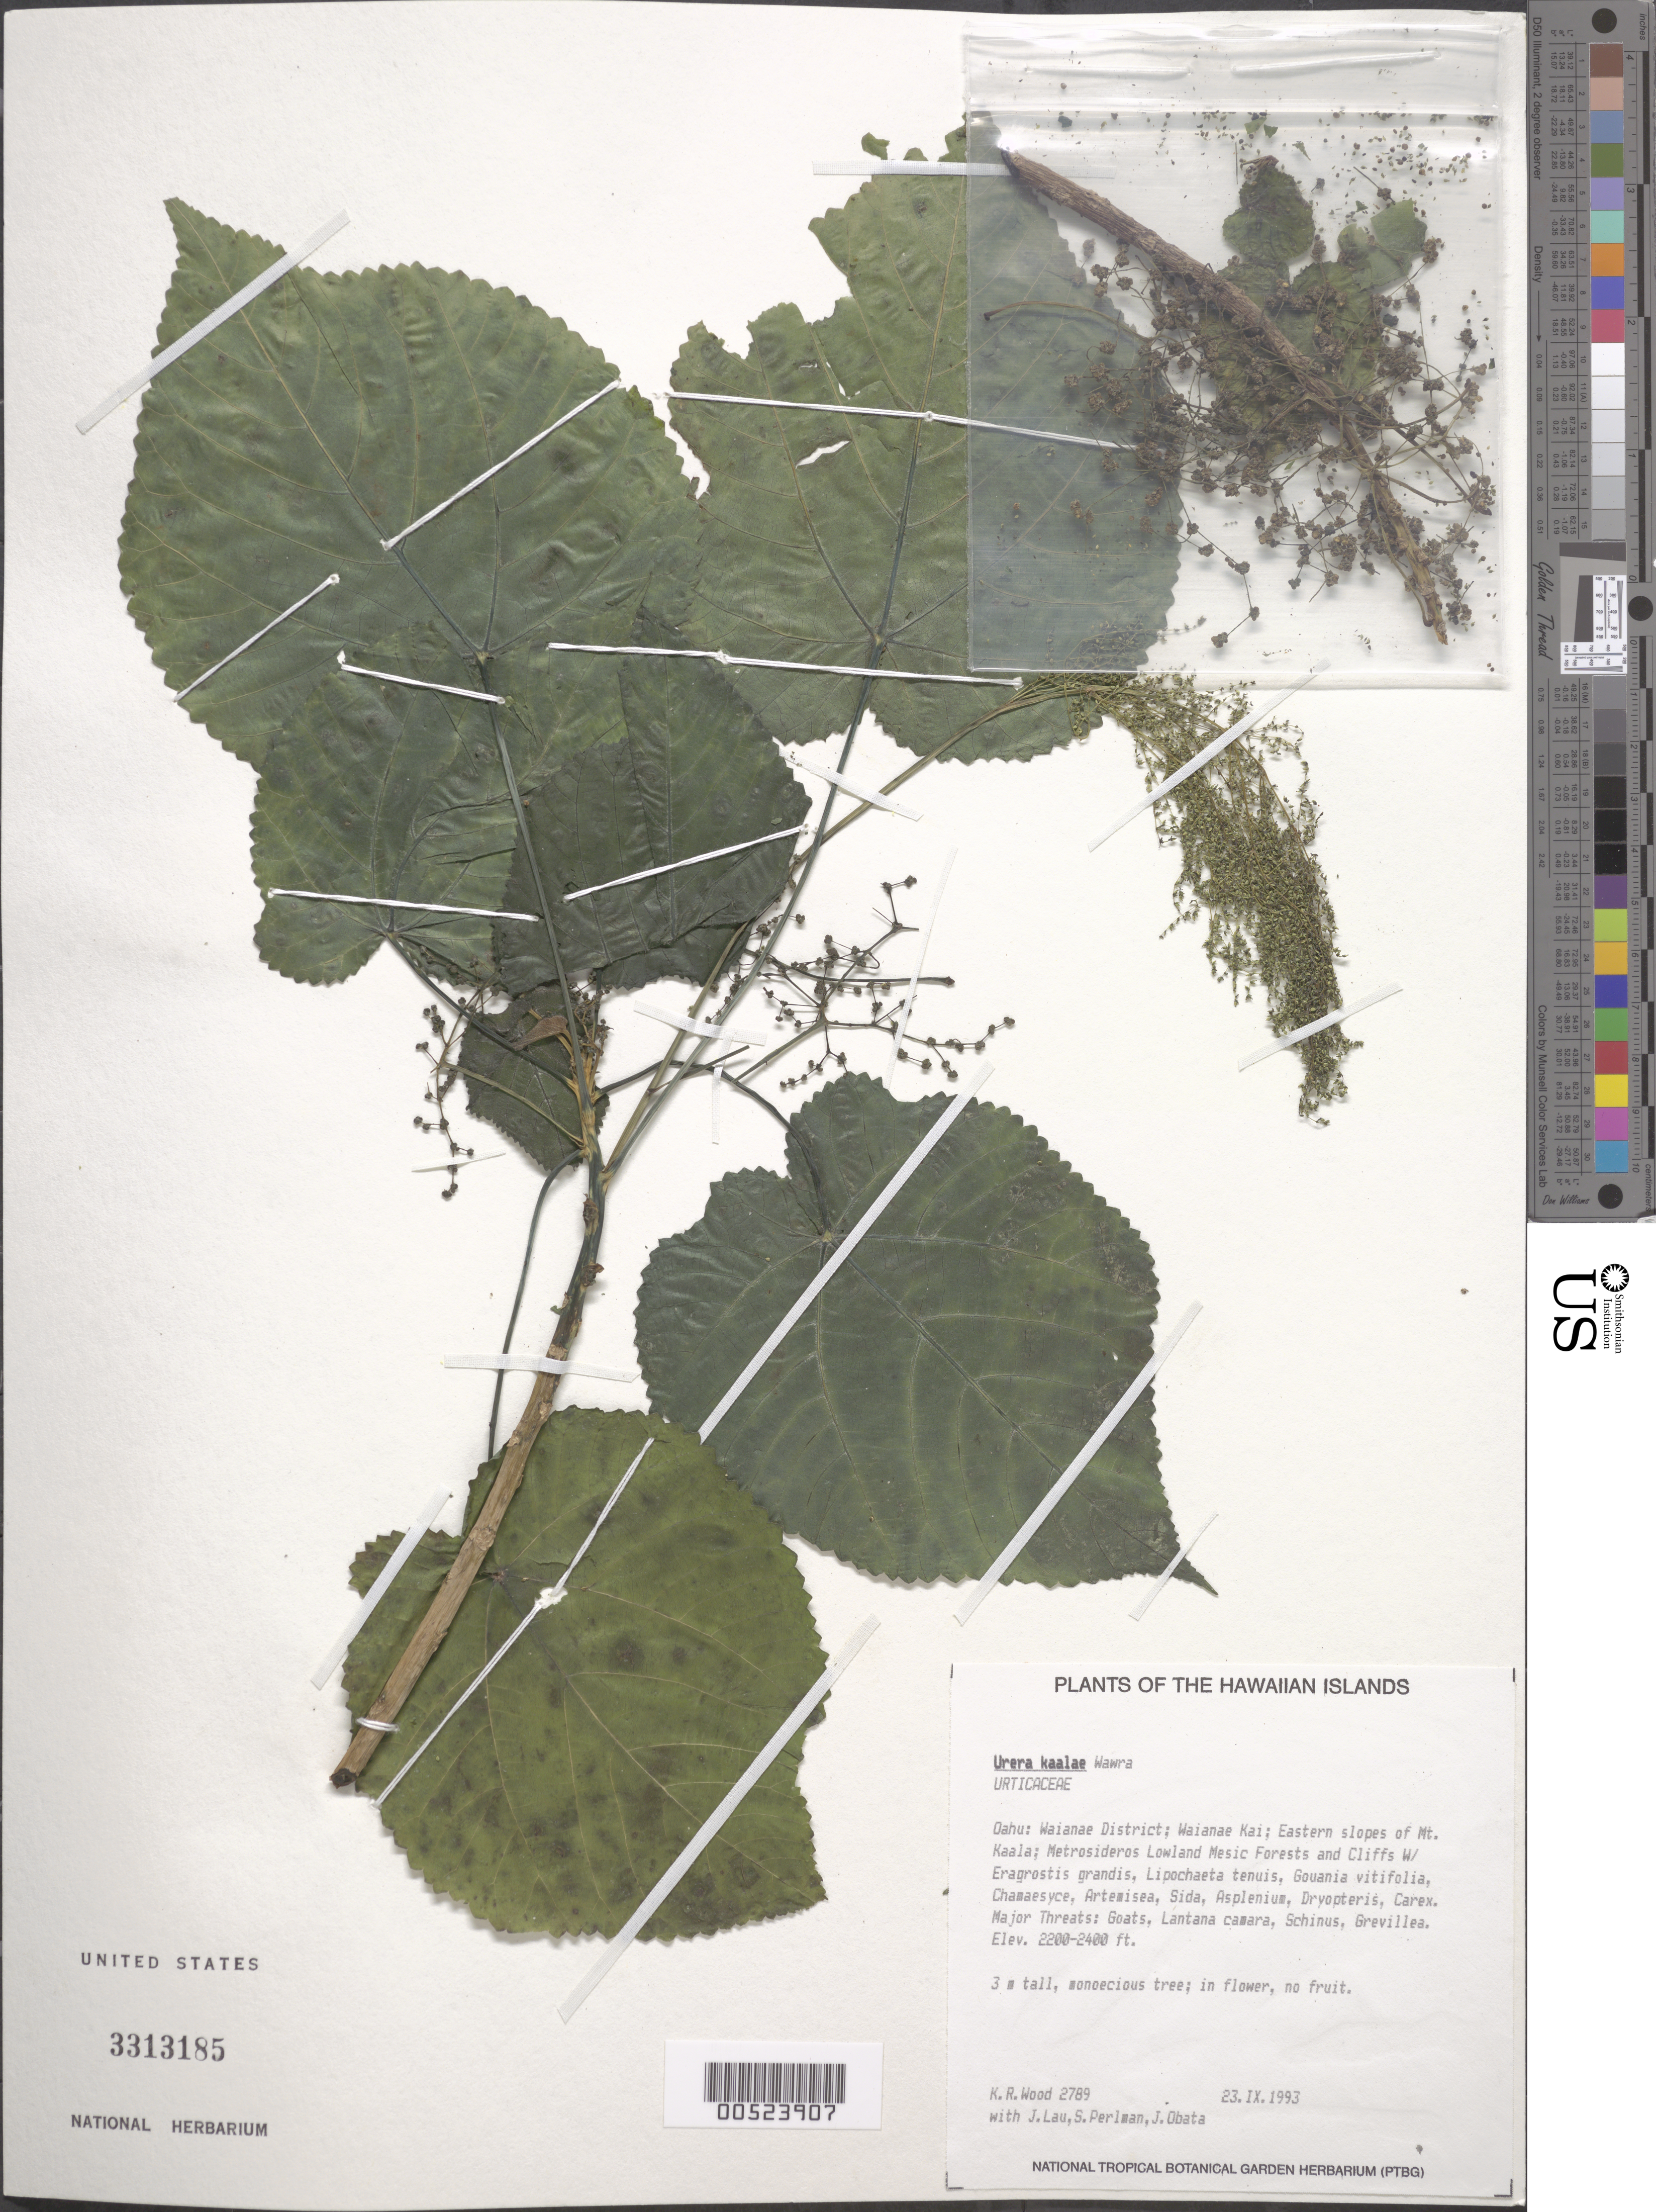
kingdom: Plantae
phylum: Tracheophyta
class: Magnoliopsida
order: Rosales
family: Urticaceae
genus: Urera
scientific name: Urera kaalae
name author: Wawra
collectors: K. R. Wood, J. Lau, S. P. Perlman & J. Obata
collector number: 2789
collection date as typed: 23 Sep 1993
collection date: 1993-09-23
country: United States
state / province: Hawaii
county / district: Honolulu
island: Oahu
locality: Waianae Dist, Waianae Kai, E slopes of Mt Kaala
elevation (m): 671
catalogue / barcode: US 3313185